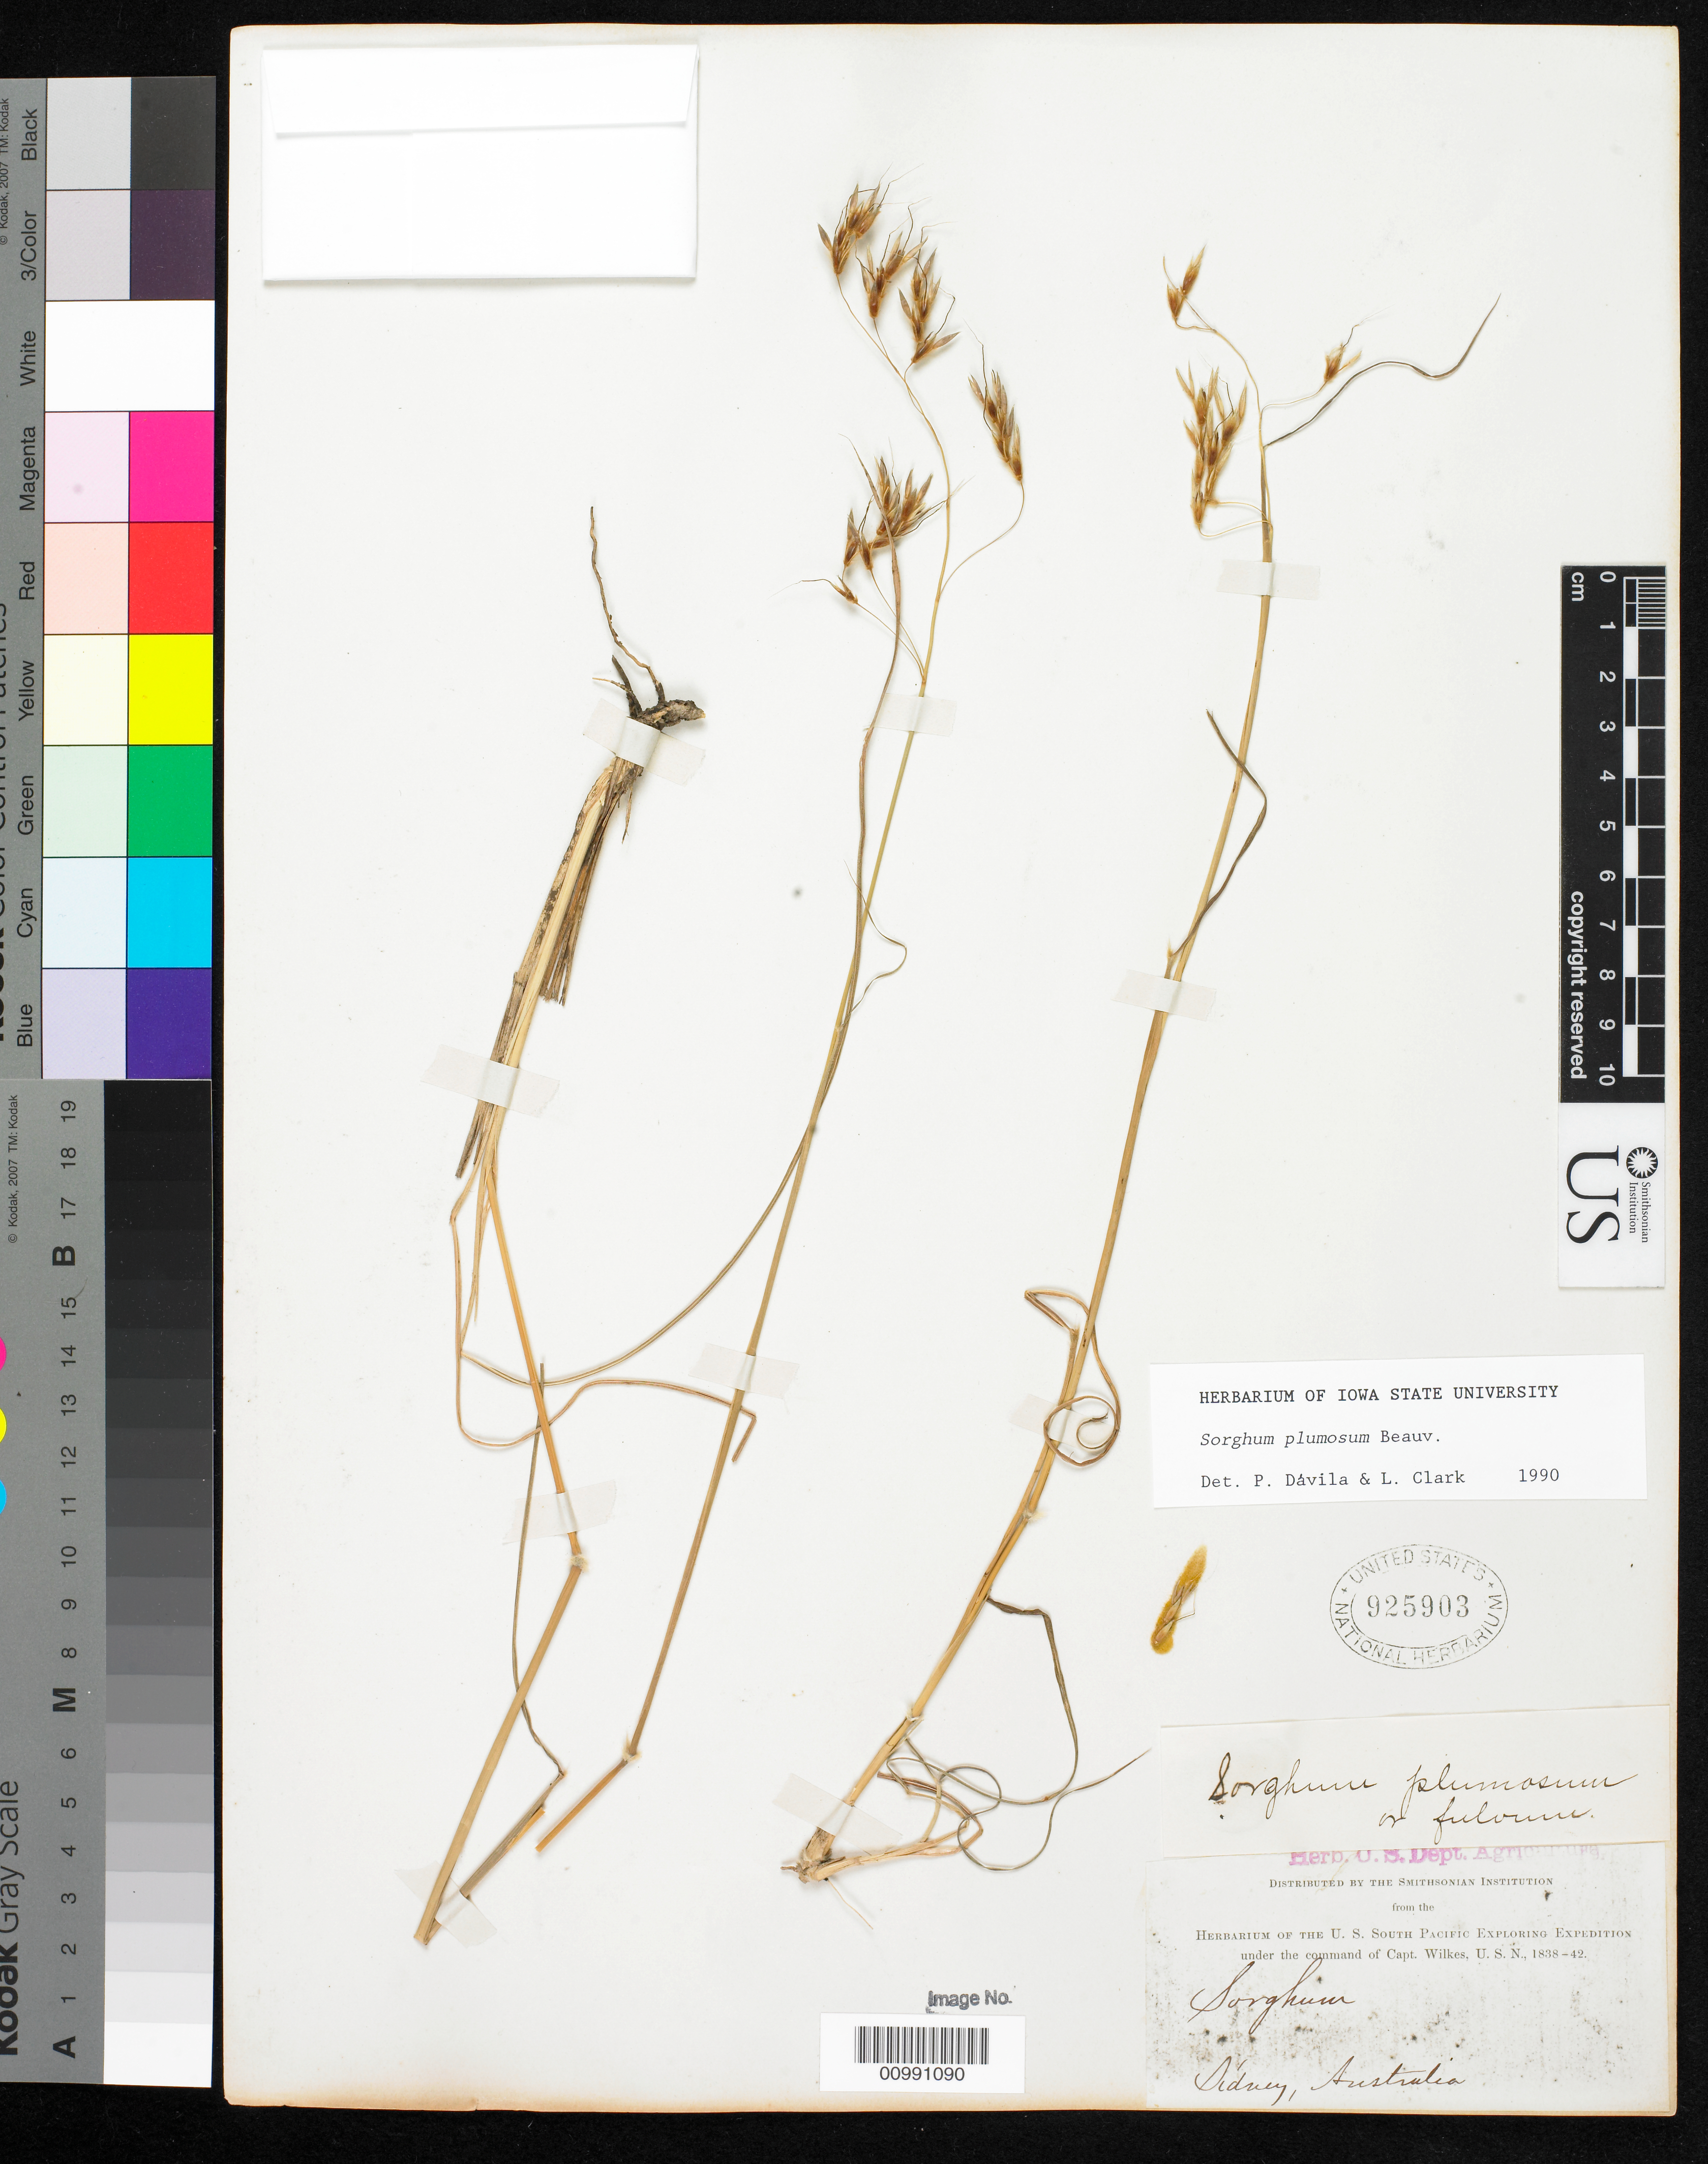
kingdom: Plantae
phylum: Tracheophyta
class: Liliopsida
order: Poales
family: Poaceae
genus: Sorghum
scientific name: Sorghum plumosum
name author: (R. Br.) P. Beauv.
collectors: Wilkes Explor. Exped.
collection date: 1838/1842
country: Australia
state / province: New South Wales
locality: Sydney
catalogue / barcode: US 925903